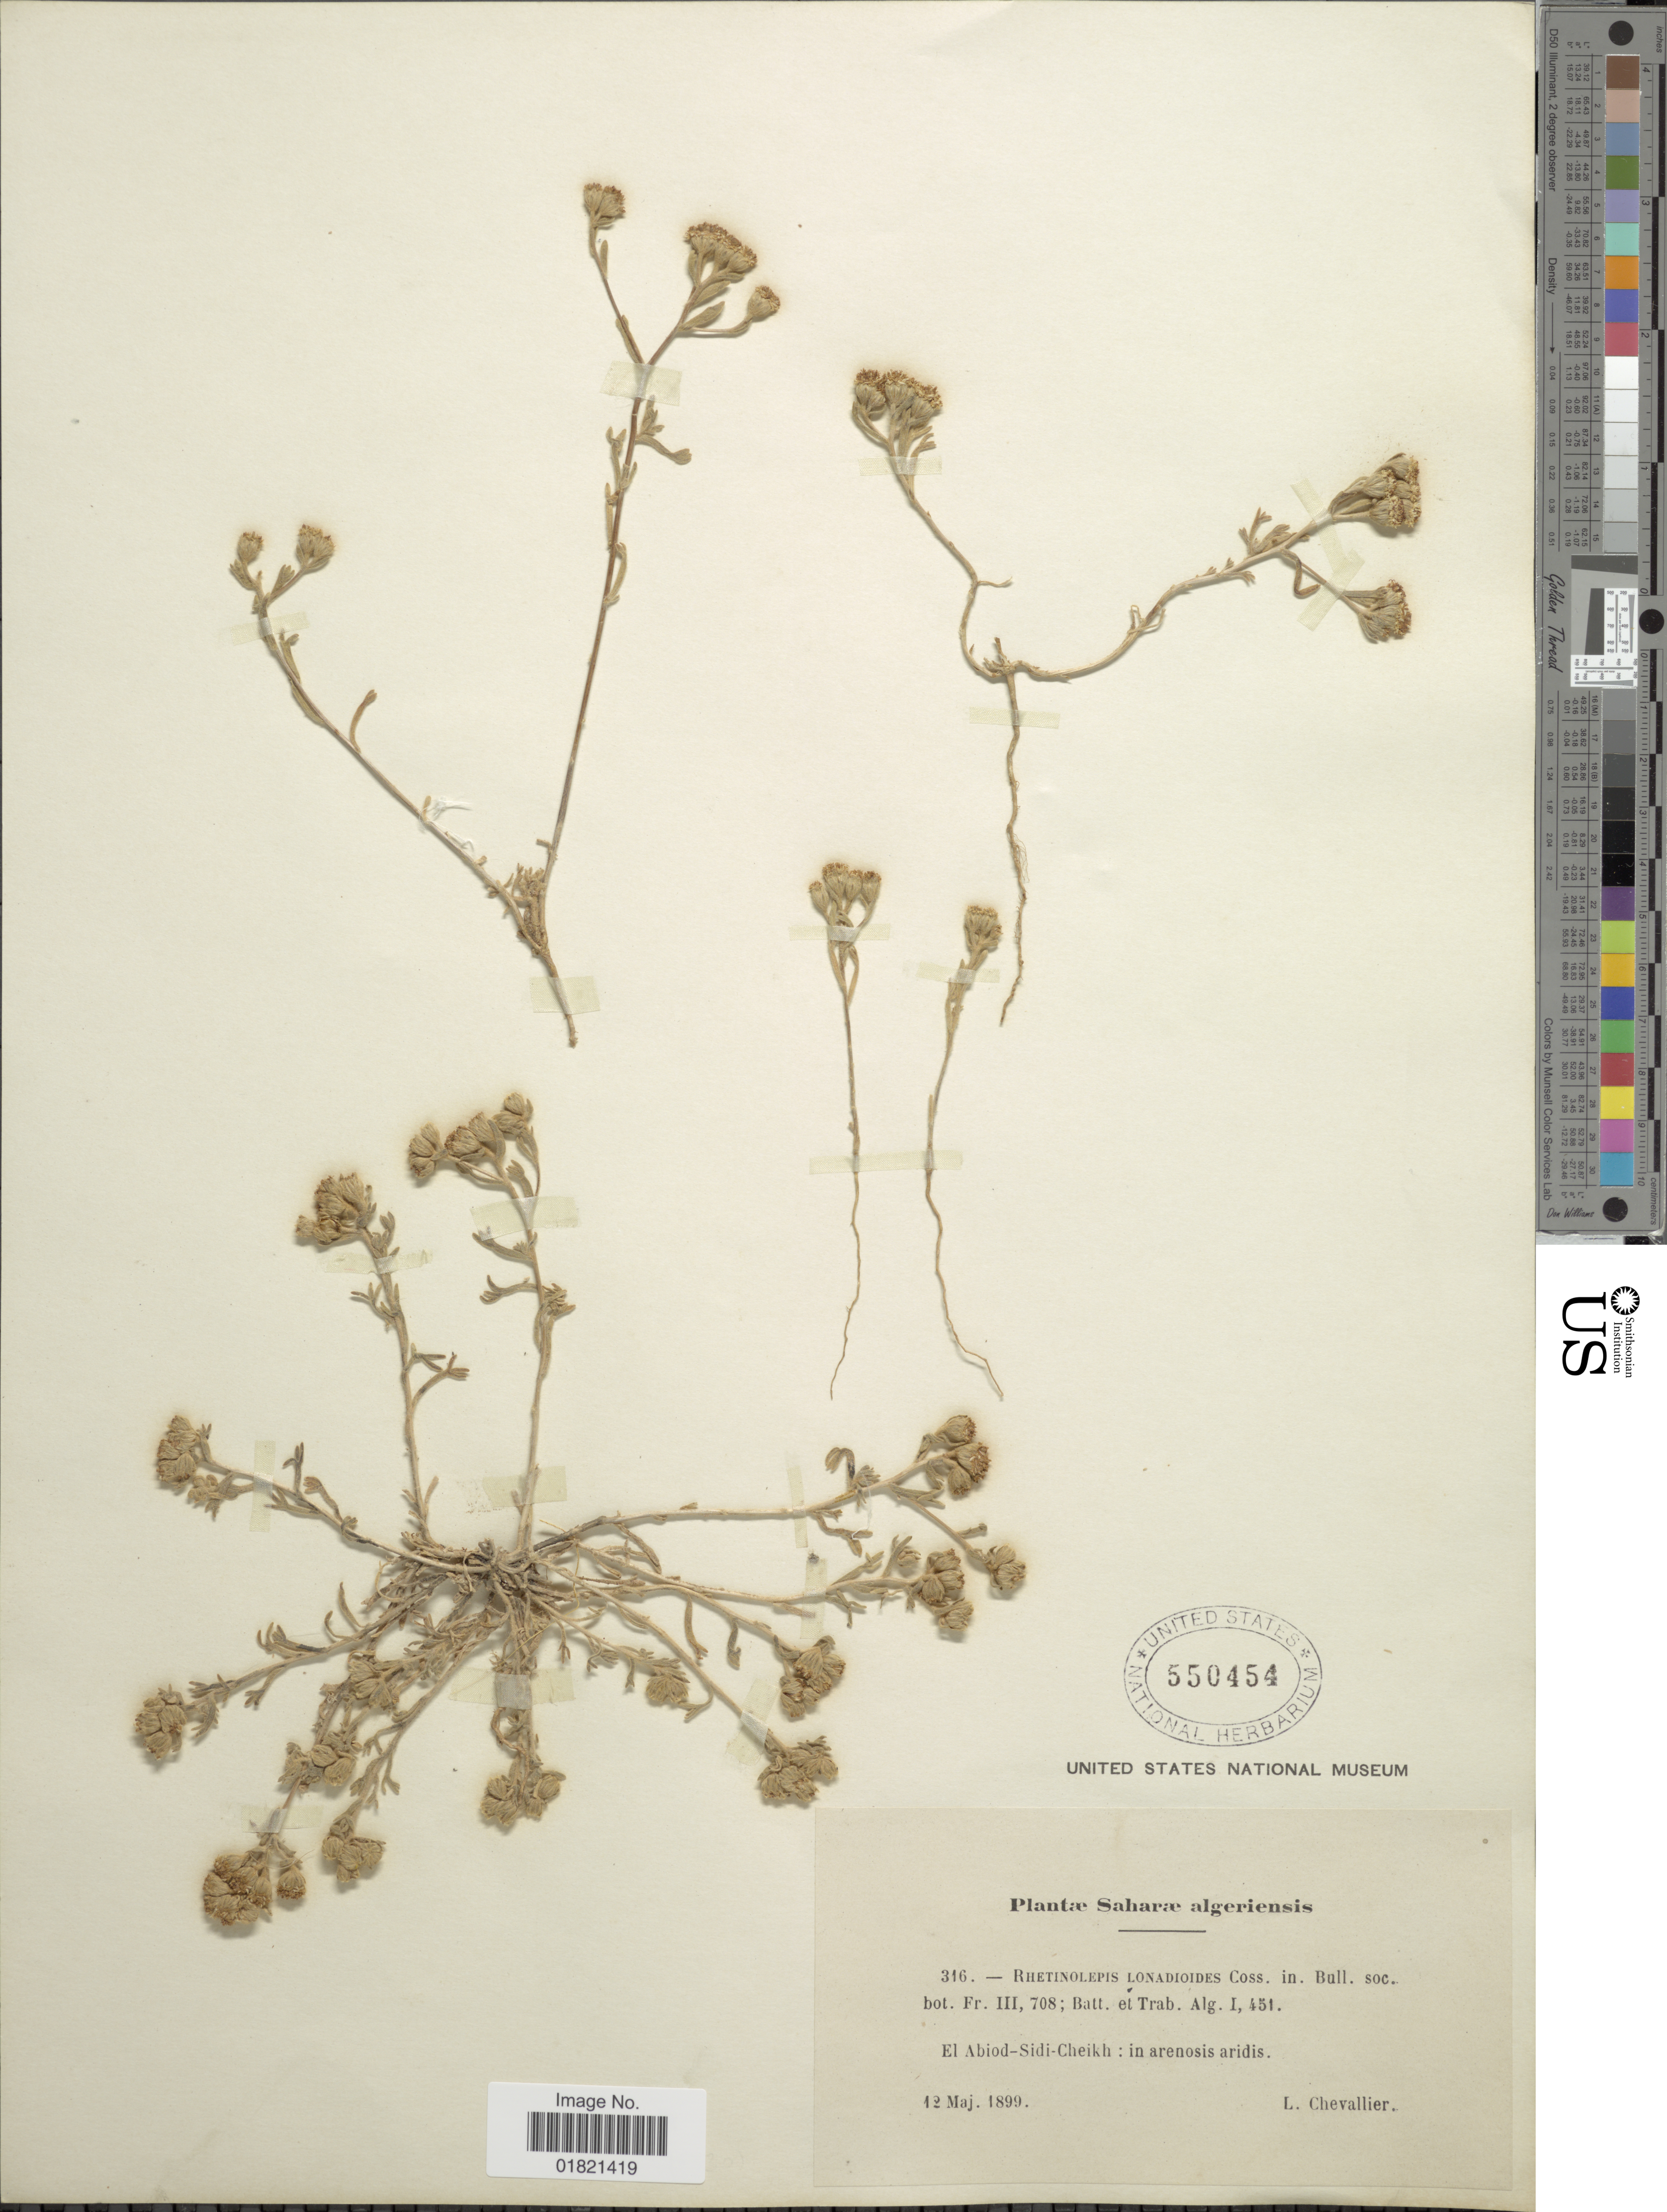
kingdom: Plantae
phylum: Tracheophyta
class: Magnoliopsida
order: Asterales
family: Asteraceae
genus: Rhetinolepis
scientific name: Rhetinolepis lonadioides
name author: Coss.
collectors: L. Chevallier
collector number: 316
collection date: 1899-05-12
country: Algeria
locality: Saharae algeriensis, El Abiod-Sidi-Cheikh: in arenosis aridis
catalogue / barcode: US 550454